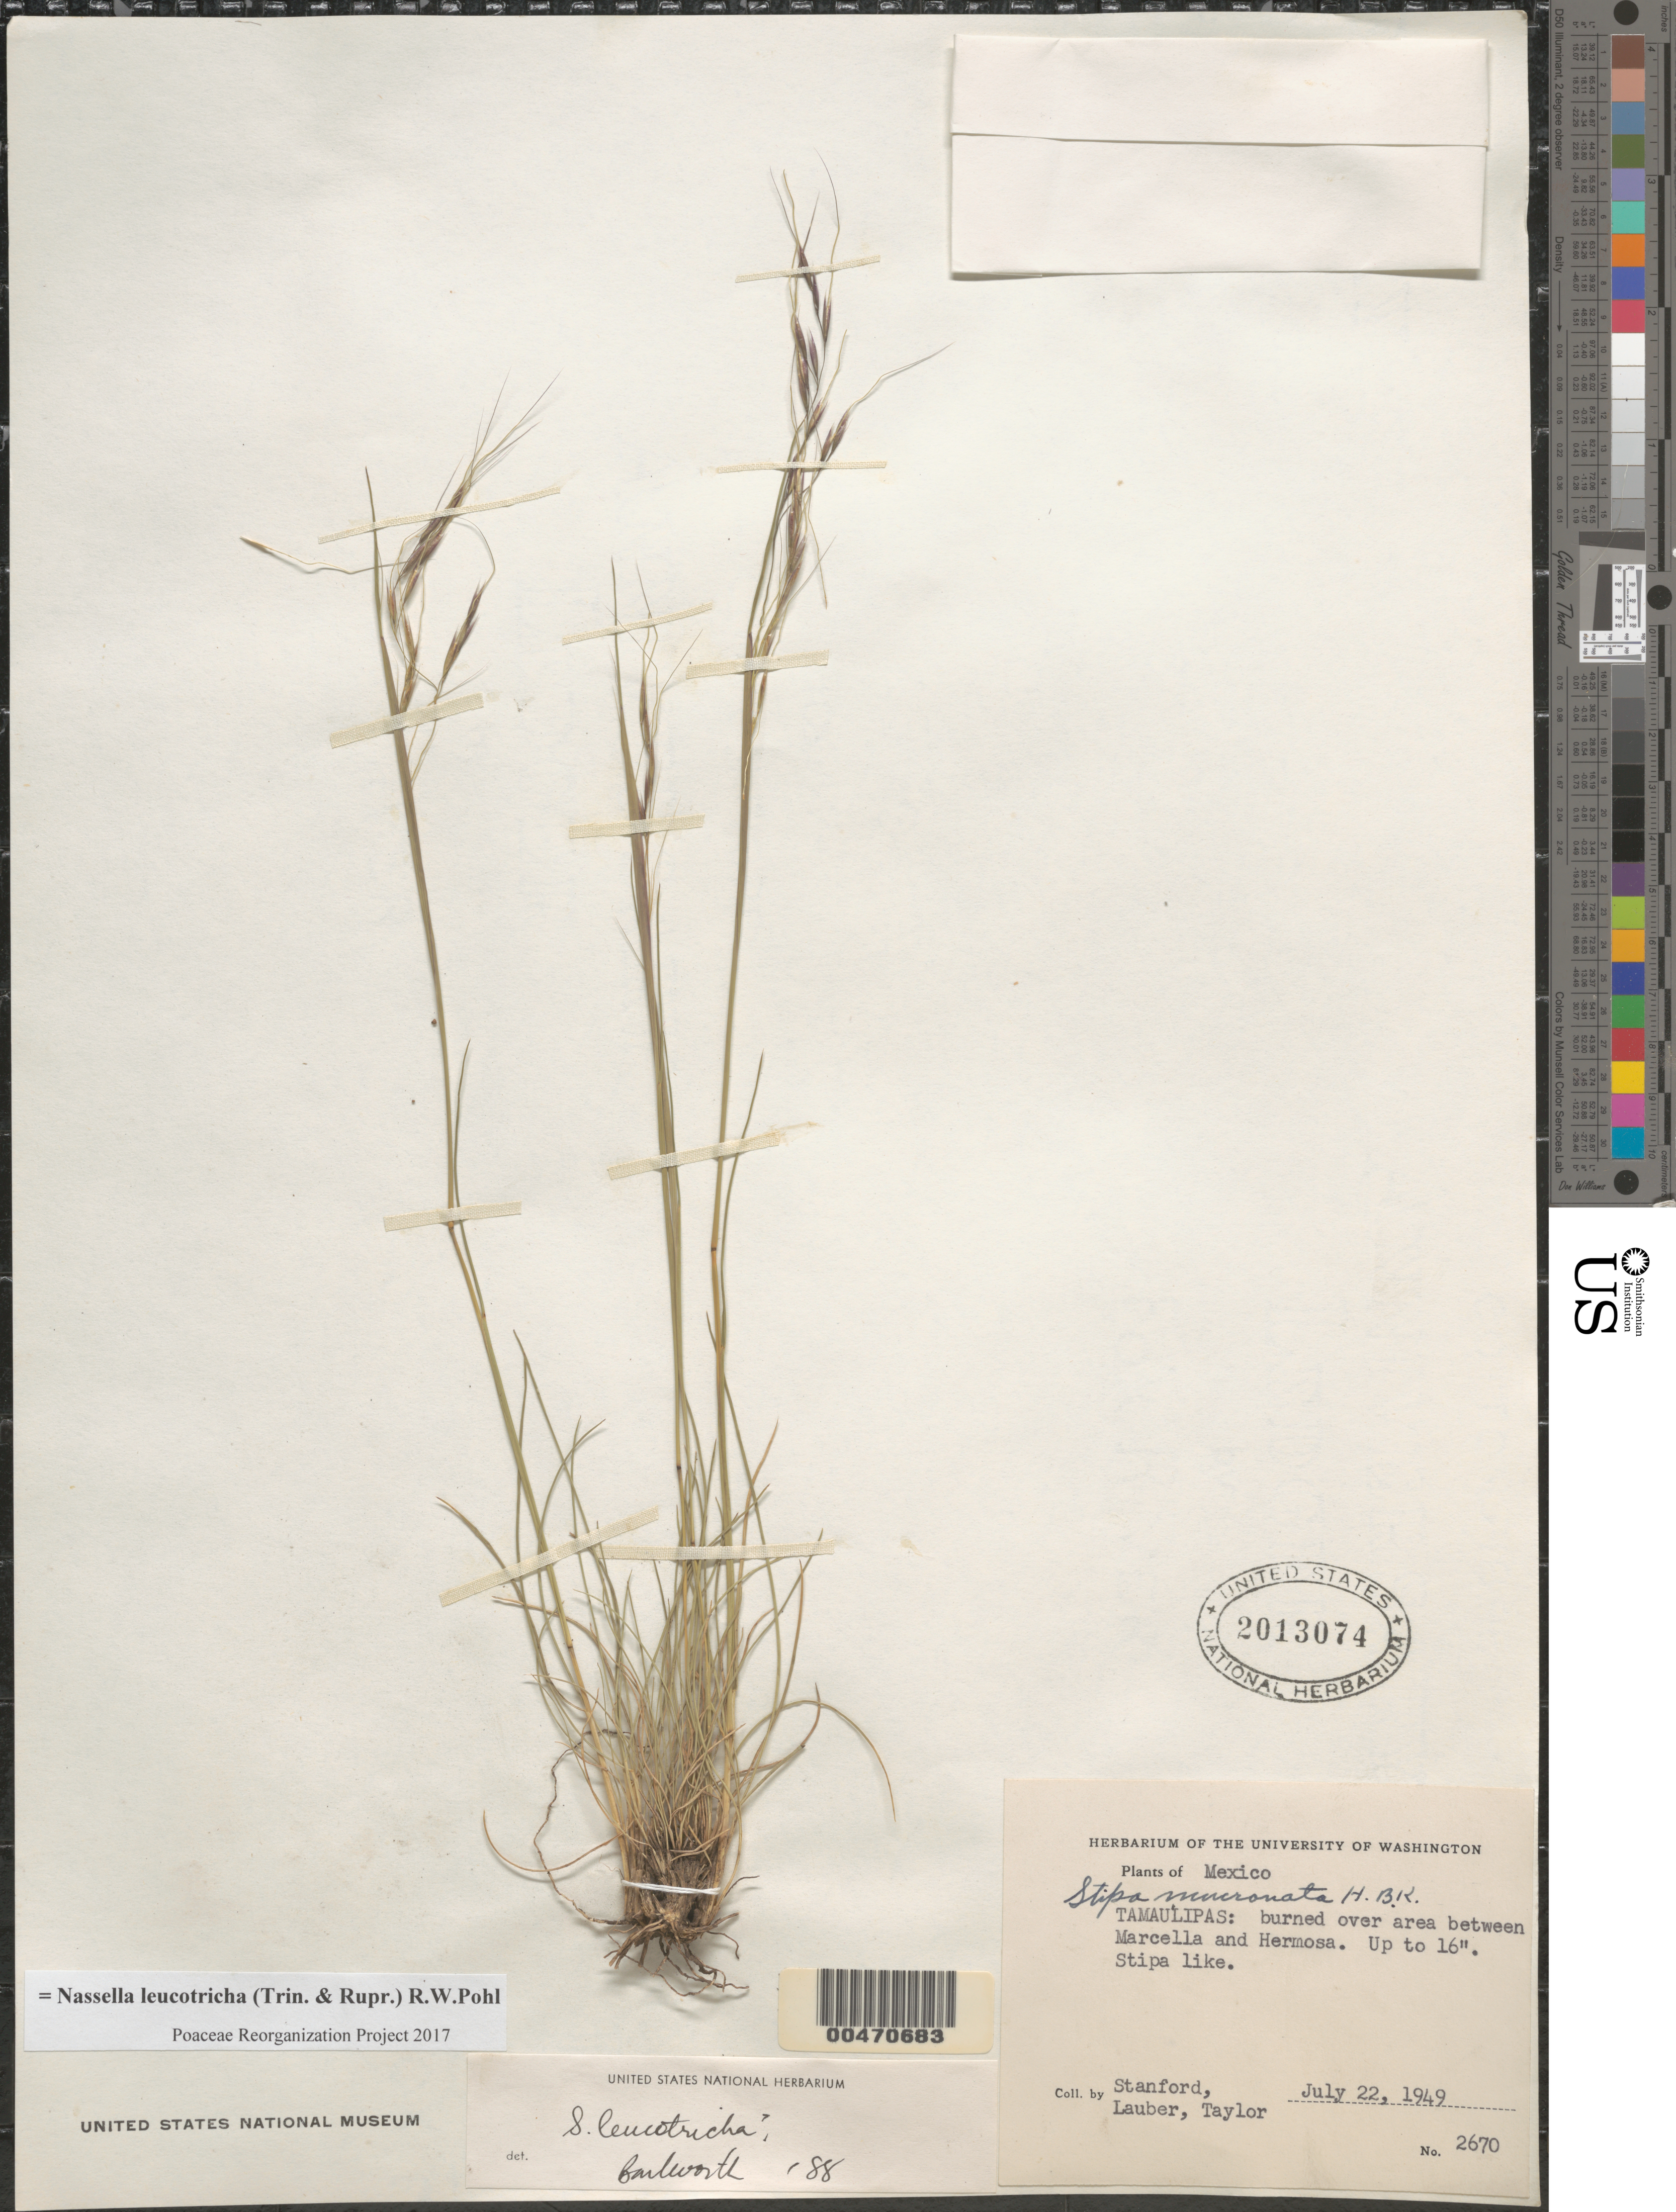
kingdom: Plantae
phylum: Tracheophyta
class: Liliopsida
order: Poales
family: Poaceae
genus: Nassella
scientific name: Nassella leucotricha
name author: (Trin. & Rupr.) R.W. Pohl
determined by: Poaceae Reorganization Project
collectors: -. Stanford, -. Lauber & -- Taylor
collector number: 2670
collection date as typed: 22 Jul 1949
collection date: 1949-07-22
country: Mexico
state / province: Tamaulipas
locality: Between Marcella & Hermosa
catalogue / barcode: US 2013074